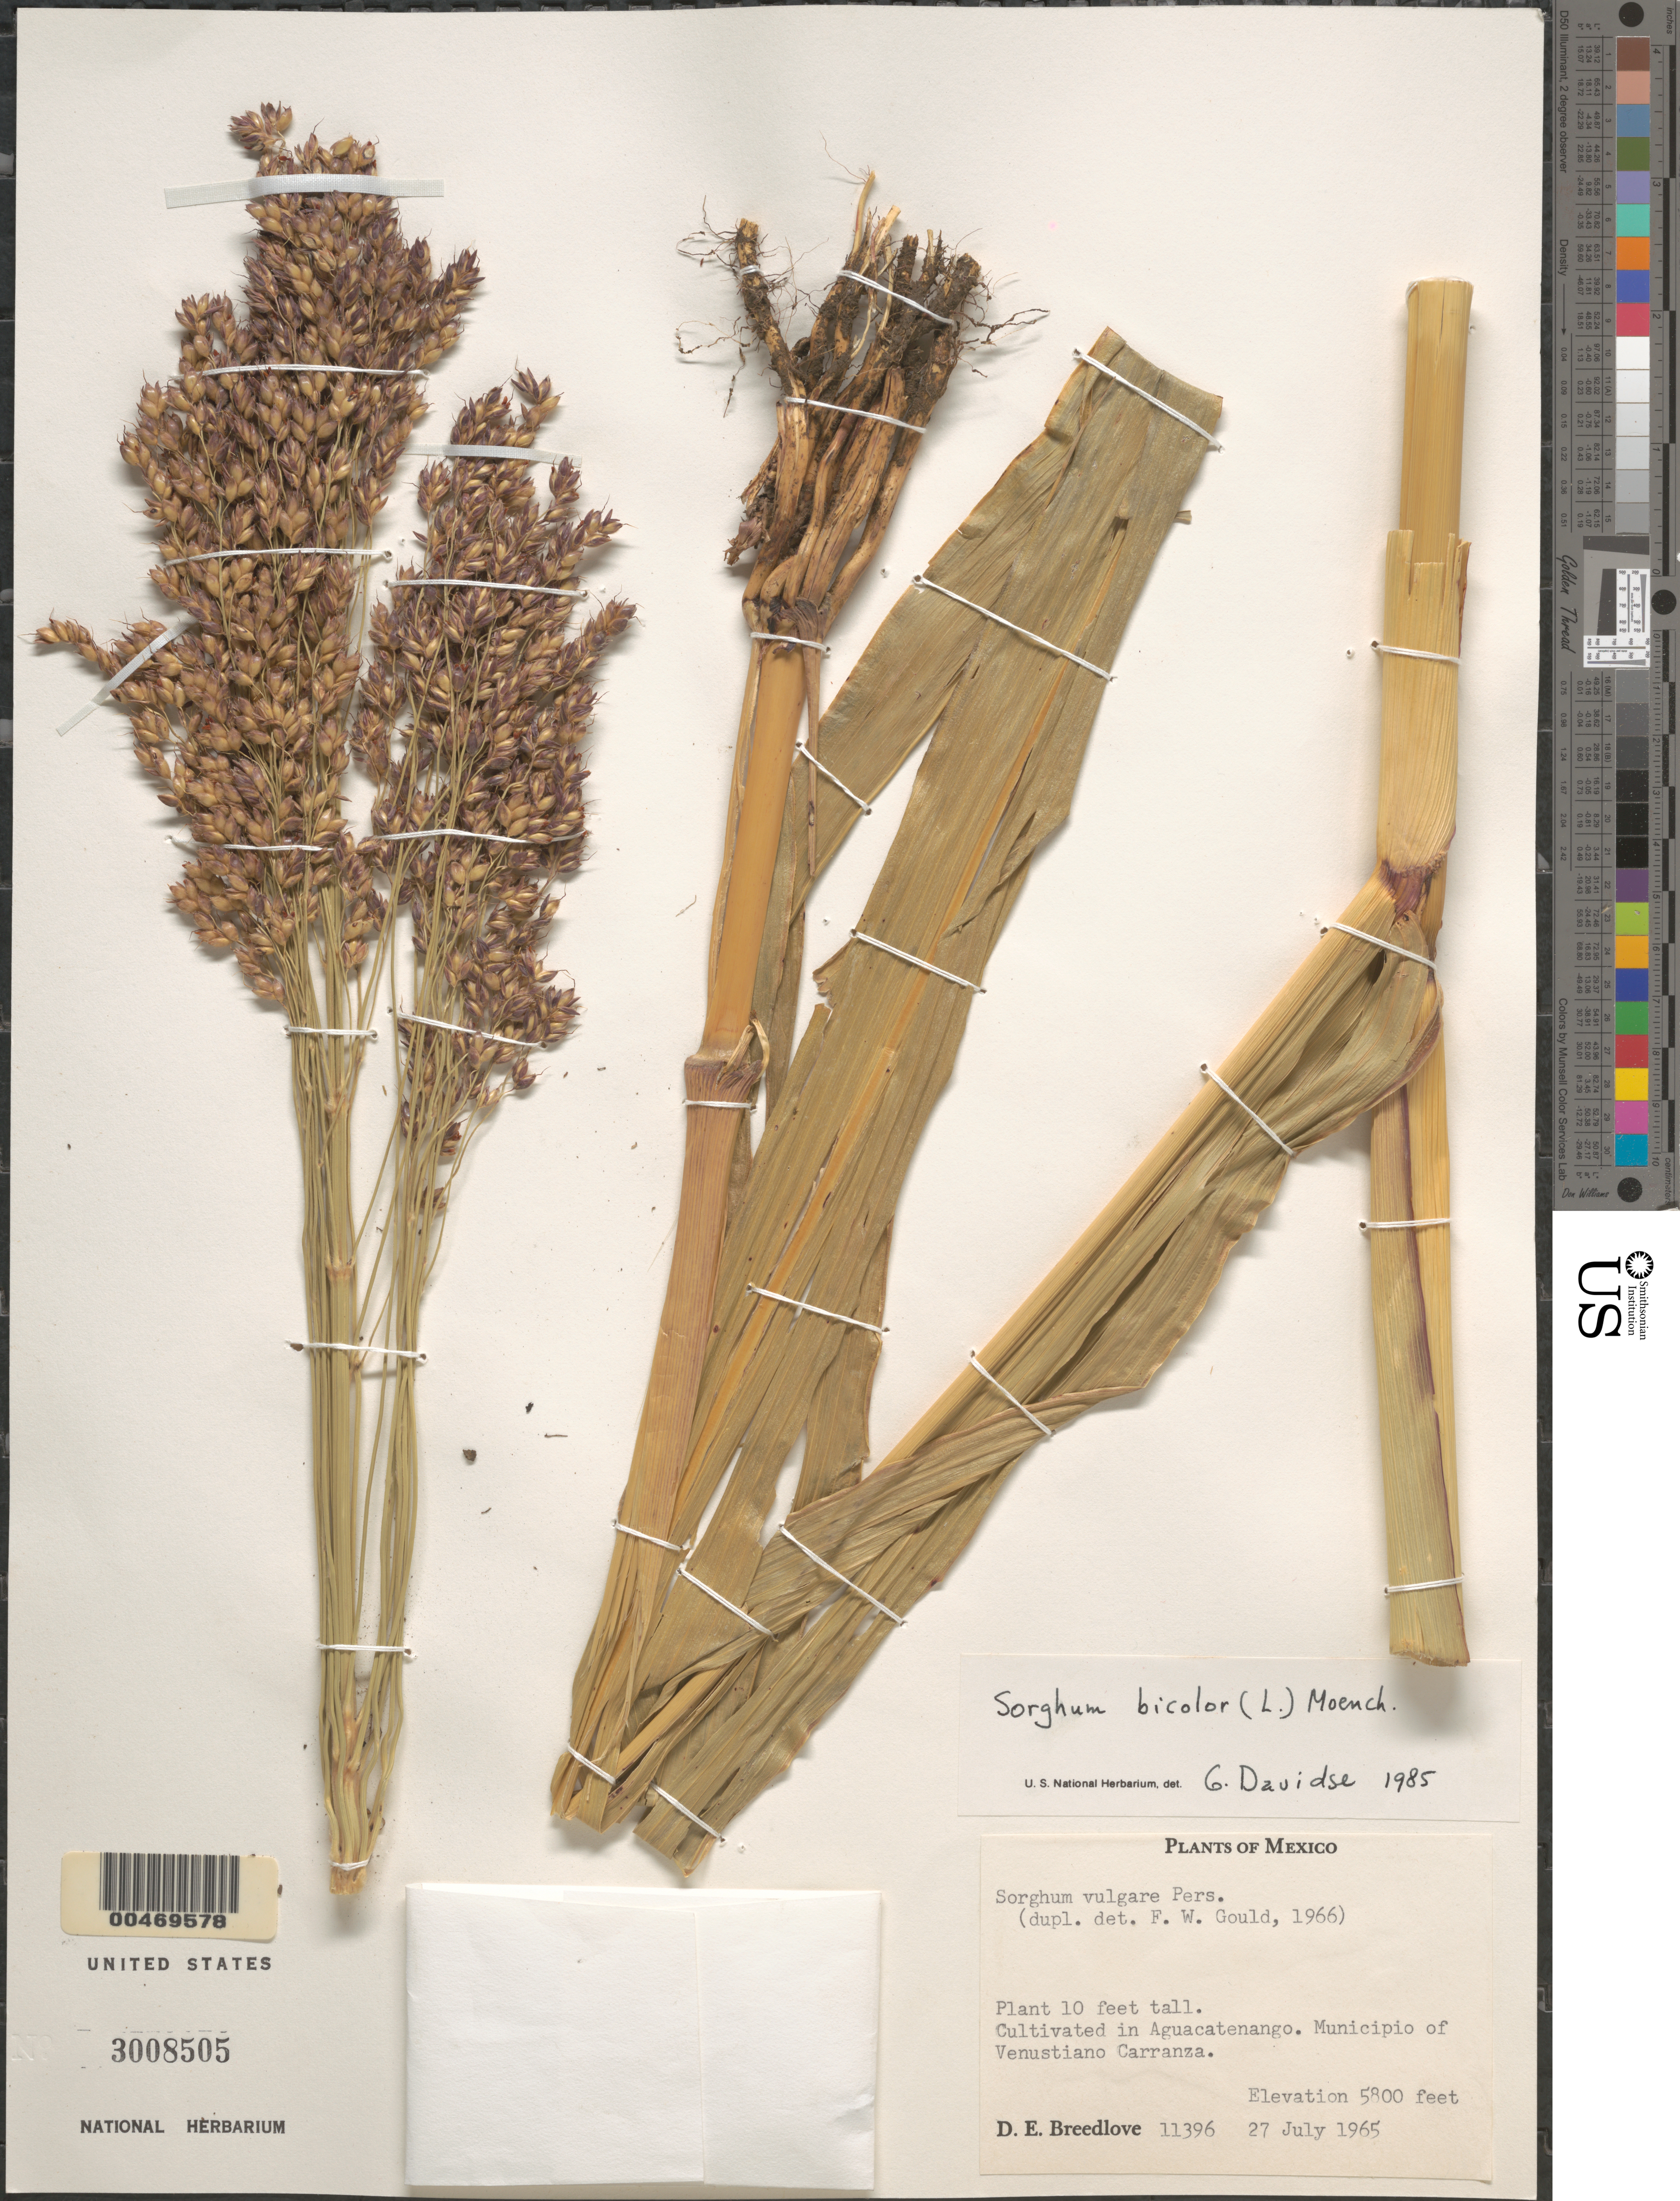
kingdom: Plantae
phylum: Tracheophyta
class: Liliopsida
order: Poales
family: Poaceae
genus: Sorghum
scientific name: Sorghum bicolor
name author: (L.) Moench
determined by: Davidse, Gerrit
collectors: D. E. Breedlove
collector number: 11396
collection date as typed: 27 Jul 1965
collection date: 1965-07-27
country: Mexico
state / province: Chiapas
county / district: Venustiano Carranza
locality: Aguacatenango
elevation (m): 1768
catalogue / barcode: US 3008505